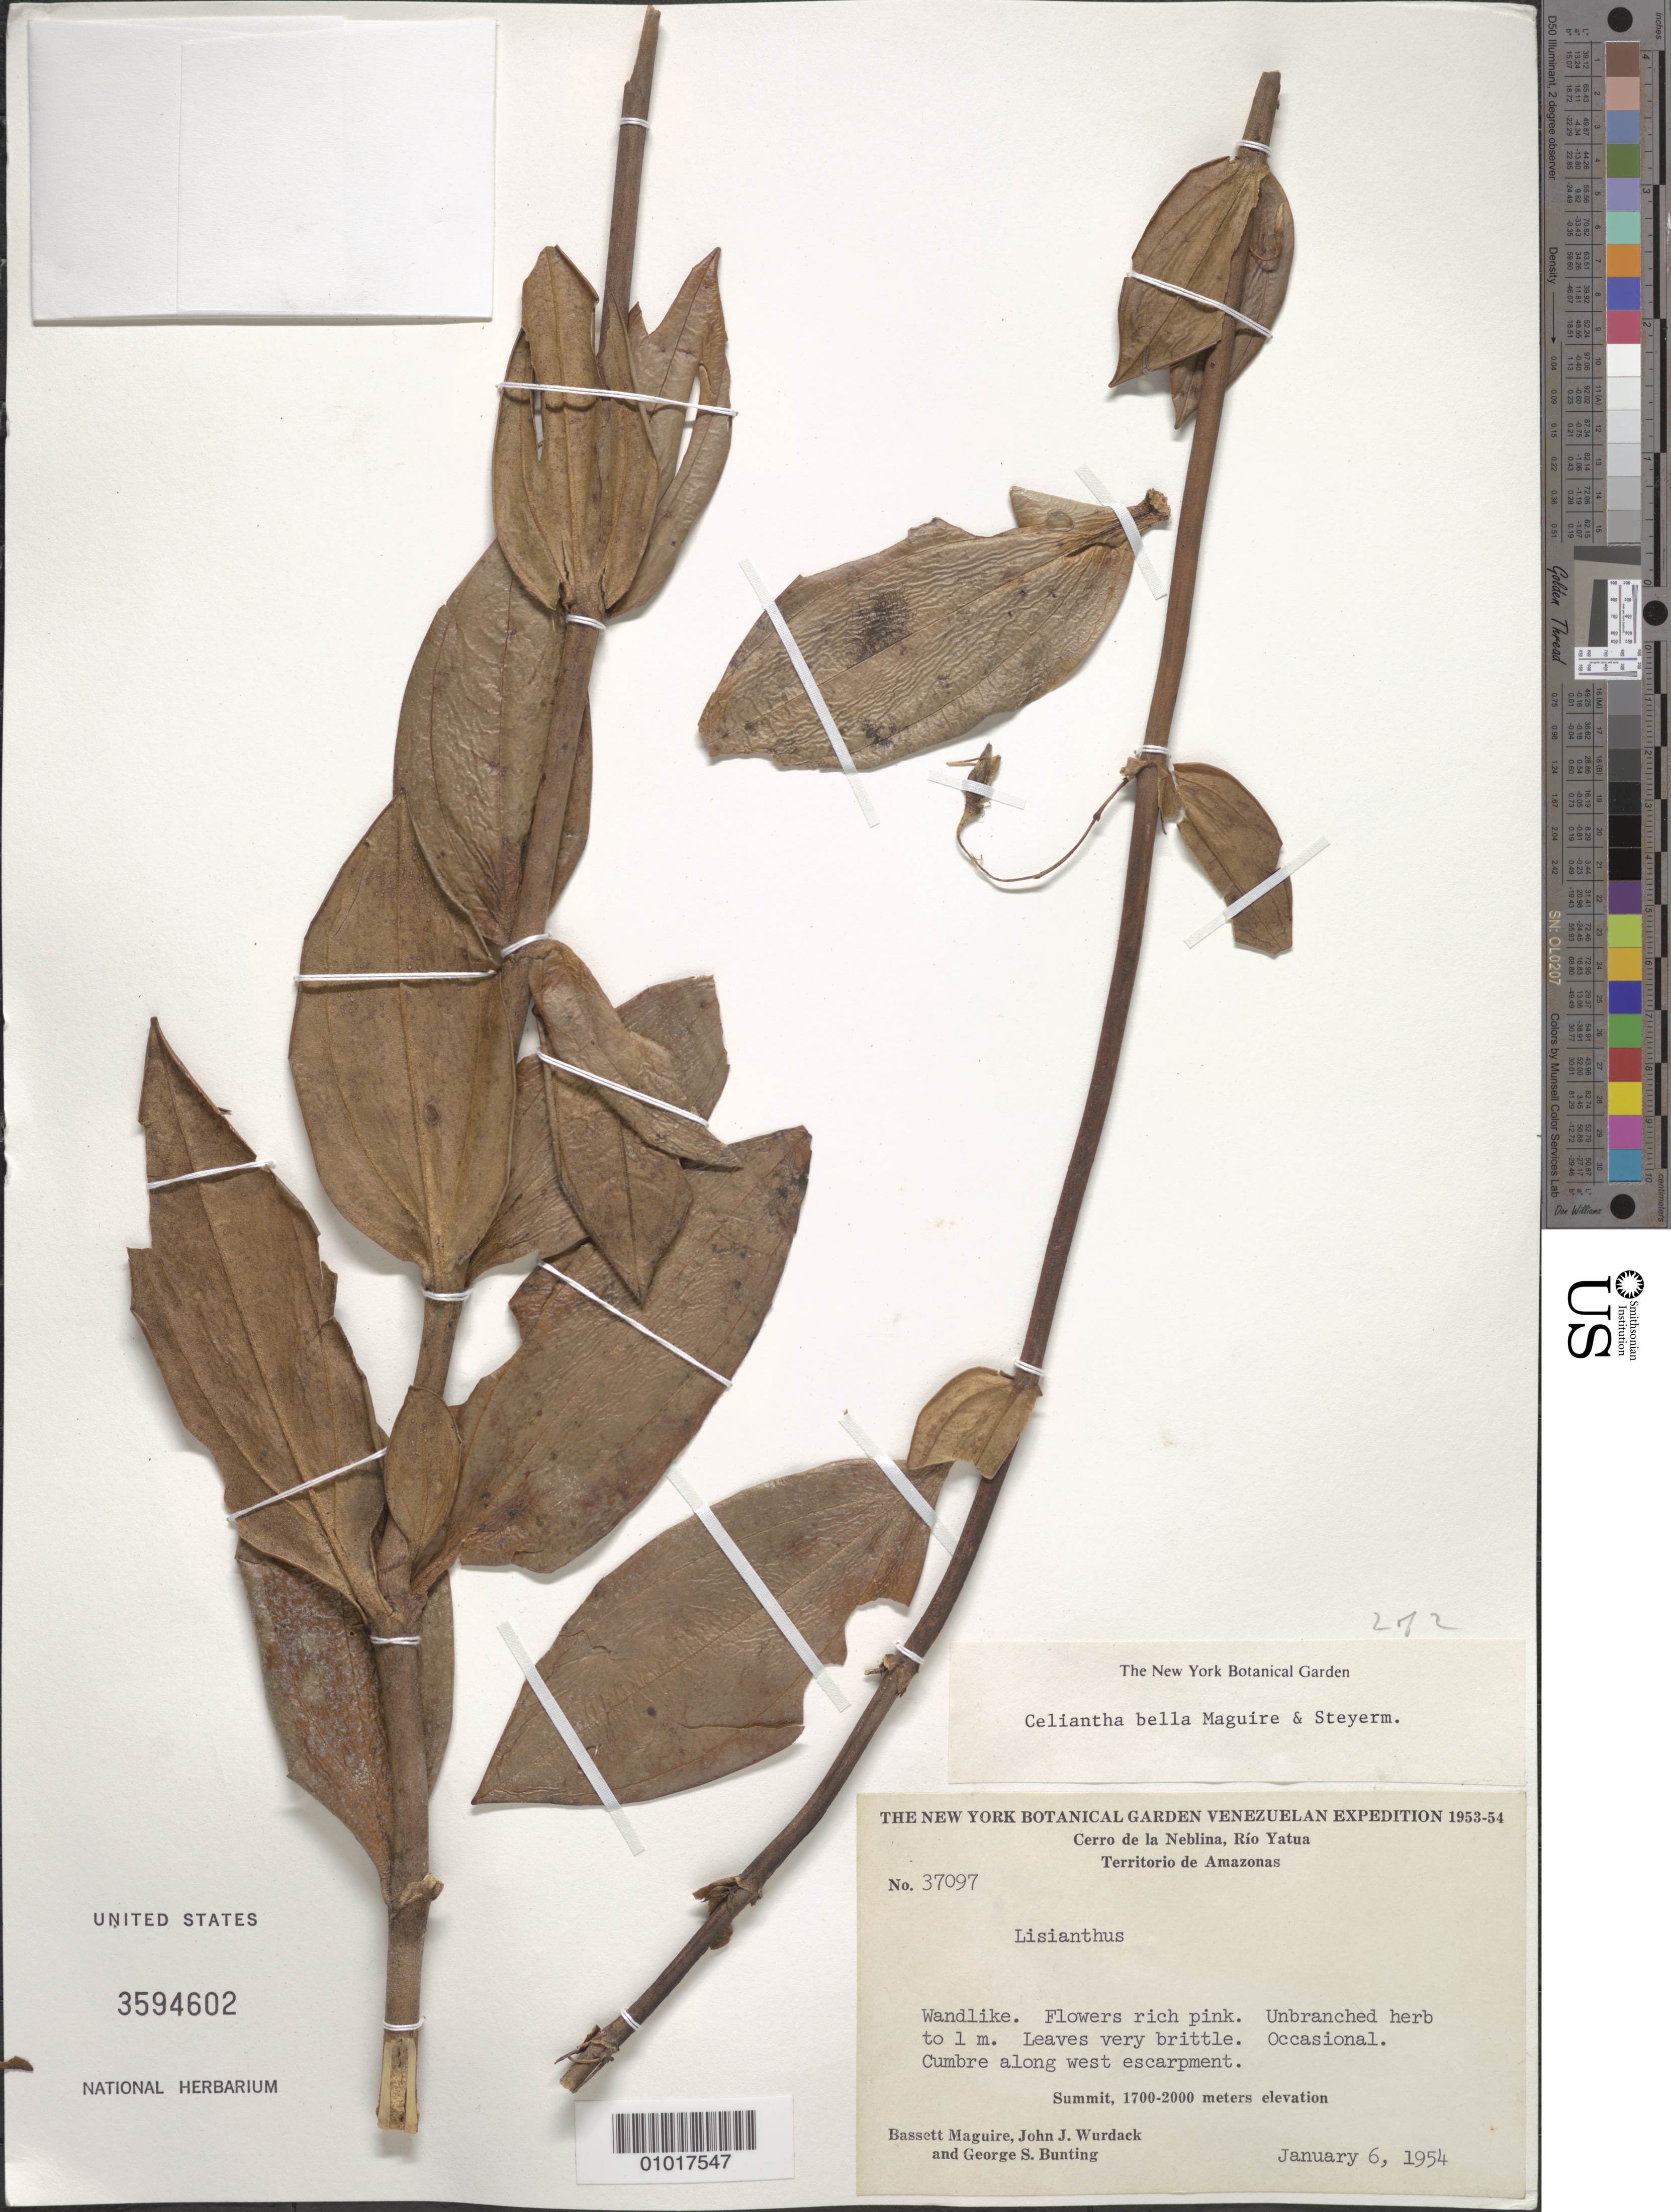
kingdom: Plantae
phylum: Tracheophyta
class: Magnoliopsida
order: Gentianales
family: Gentianaceae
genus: Celiantha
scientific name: Celiantha bella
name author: Maguire & Steyerm.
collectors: B. Maguire, J. J. Wurdack & G. S. Bunting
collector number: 37097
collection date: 1954-01-06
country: Venezuela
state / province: Amazonas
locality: Cerro de la Neblina, Río Yatua. Wandlike.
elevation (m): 1700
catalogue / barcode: US 3594602